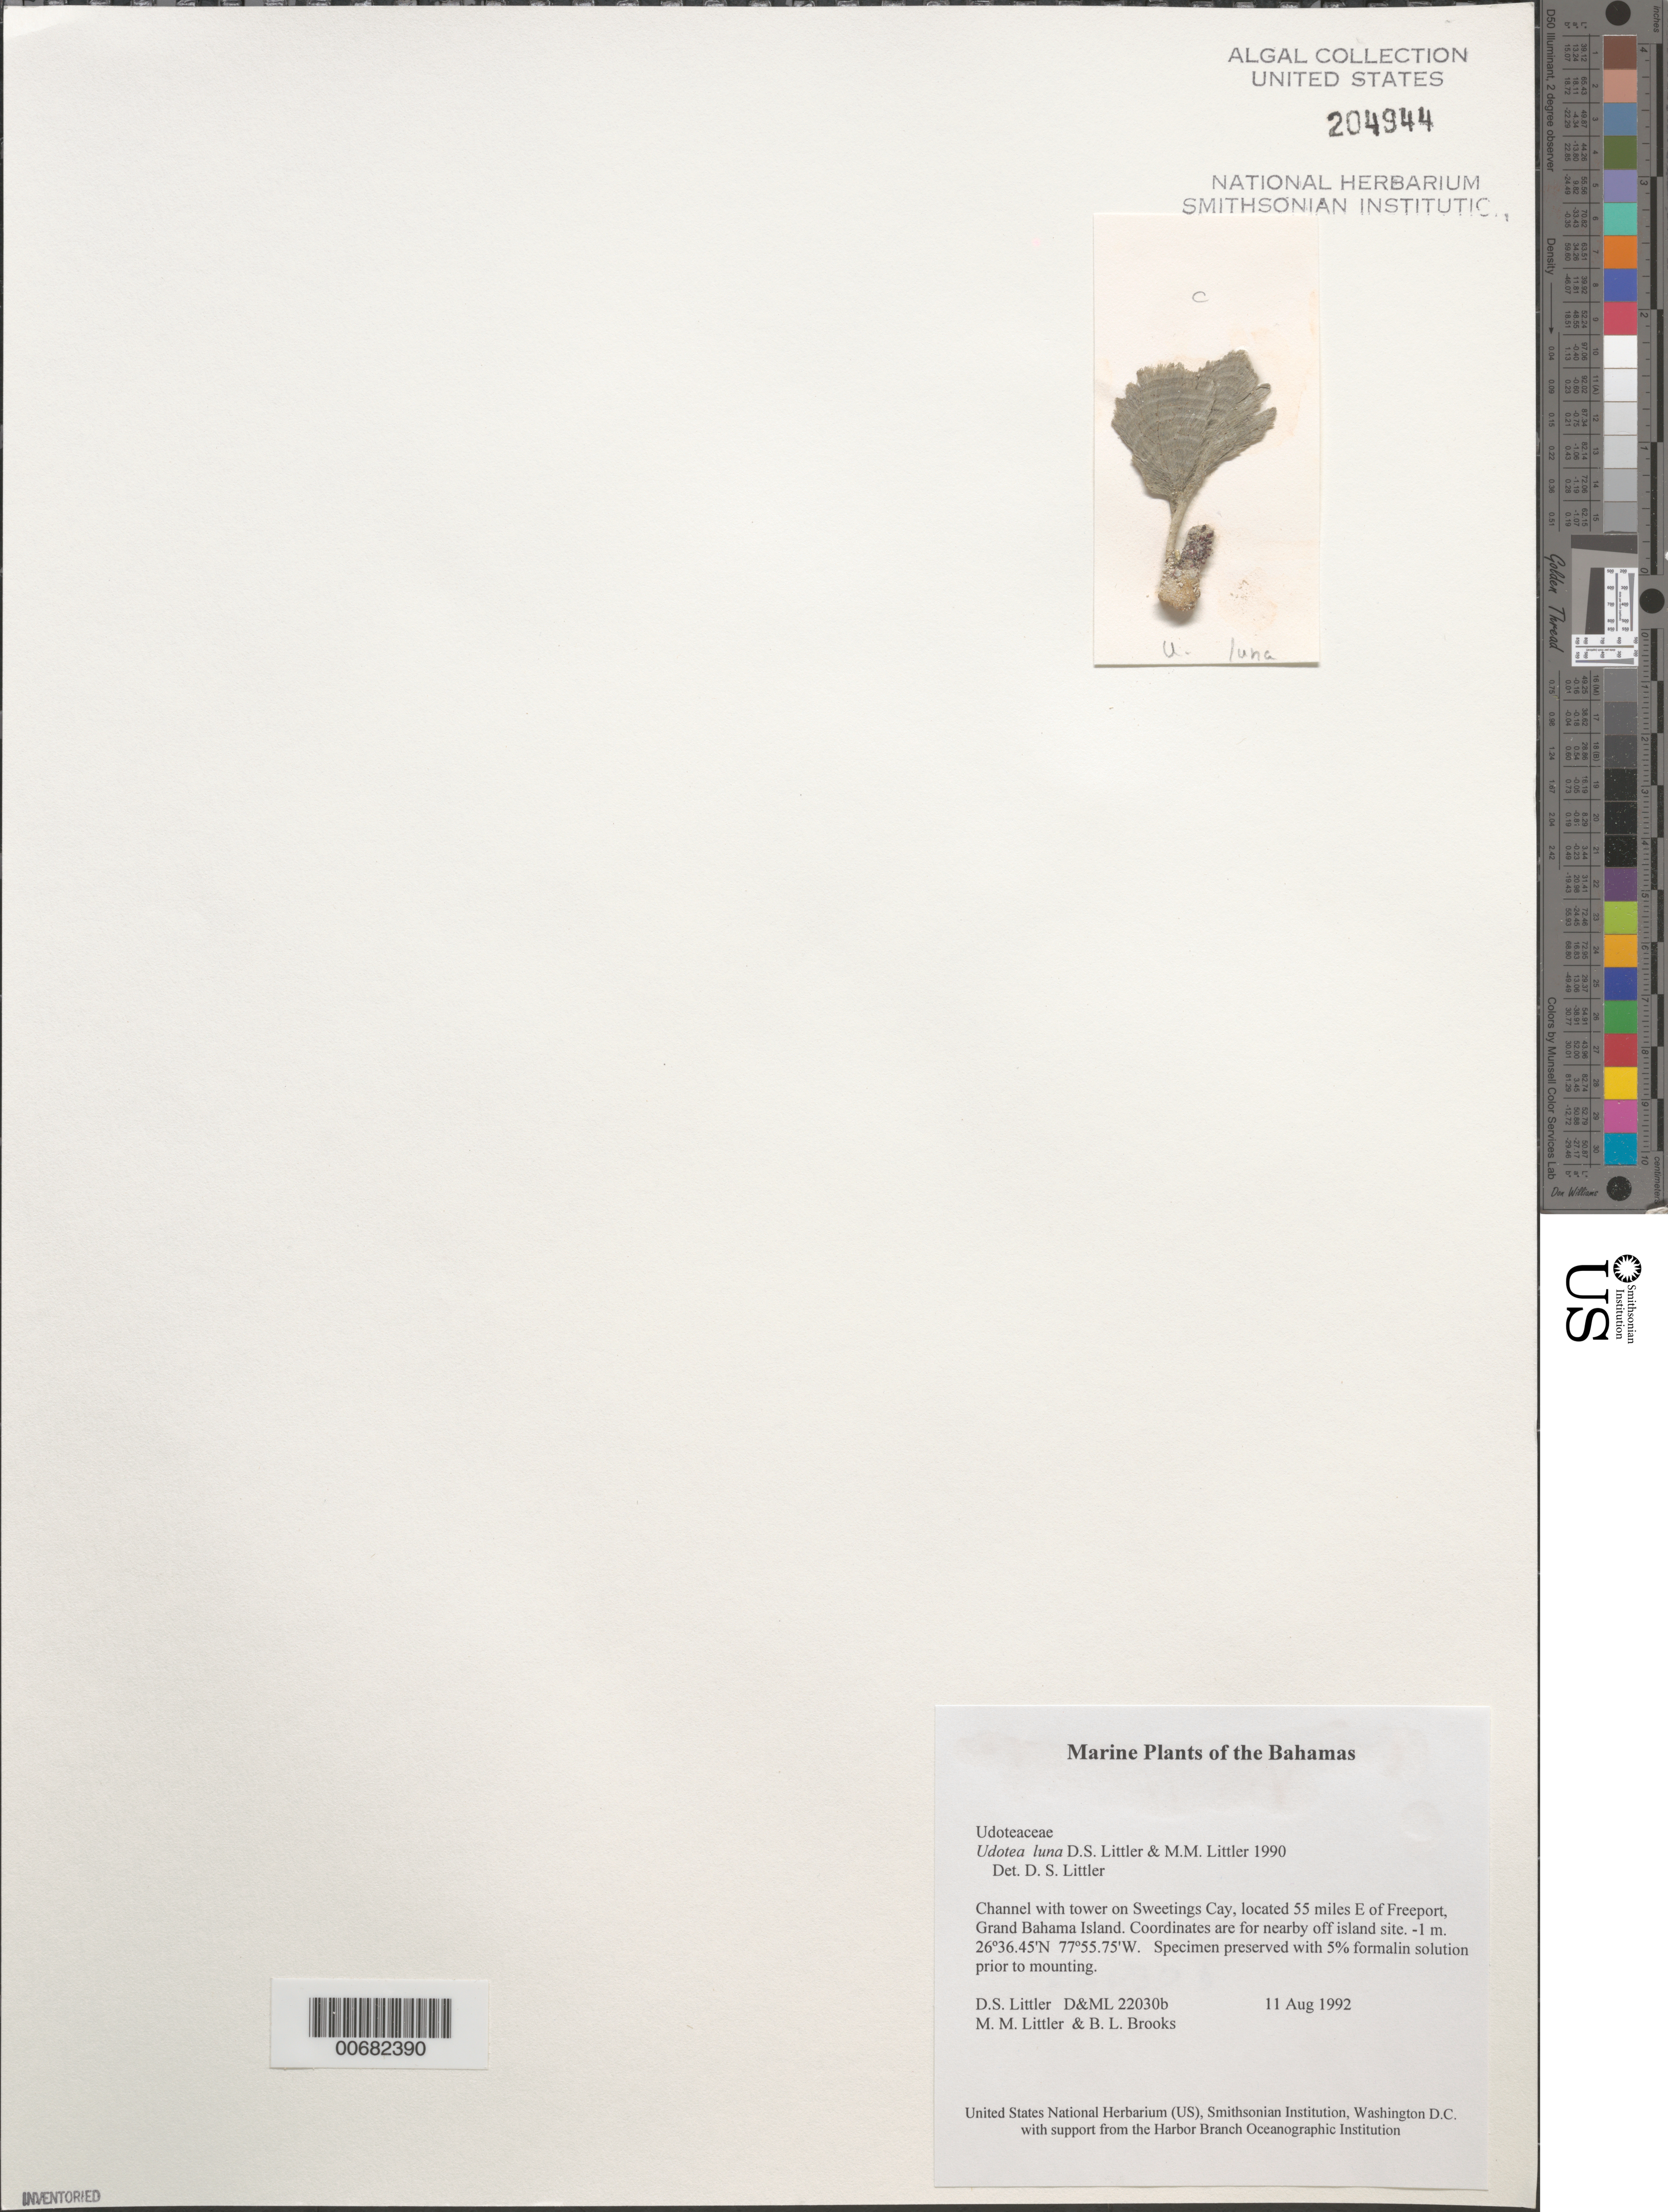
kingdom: Plantae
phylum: Chlorophyta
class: Ulvophyceae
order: Bryopsidales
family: Udoteaceae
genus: Udotea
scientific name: Udotea luna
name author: D.S. Littler & Littler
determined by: Littler, D. S.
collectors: D. S. Littler, M. M. Littler & B. Brooks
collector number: D&ML 22030b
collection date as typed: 11 Aug 1992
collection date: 1992-08-11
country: Bahamas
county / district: Grand Bahama District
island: Sweetings Cay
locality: Off Sweetings Cay, 55 miles east of Freeport, Grand Bahama Island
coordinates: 26 36.45' N, 77 55.75' W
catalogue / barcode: US 204944